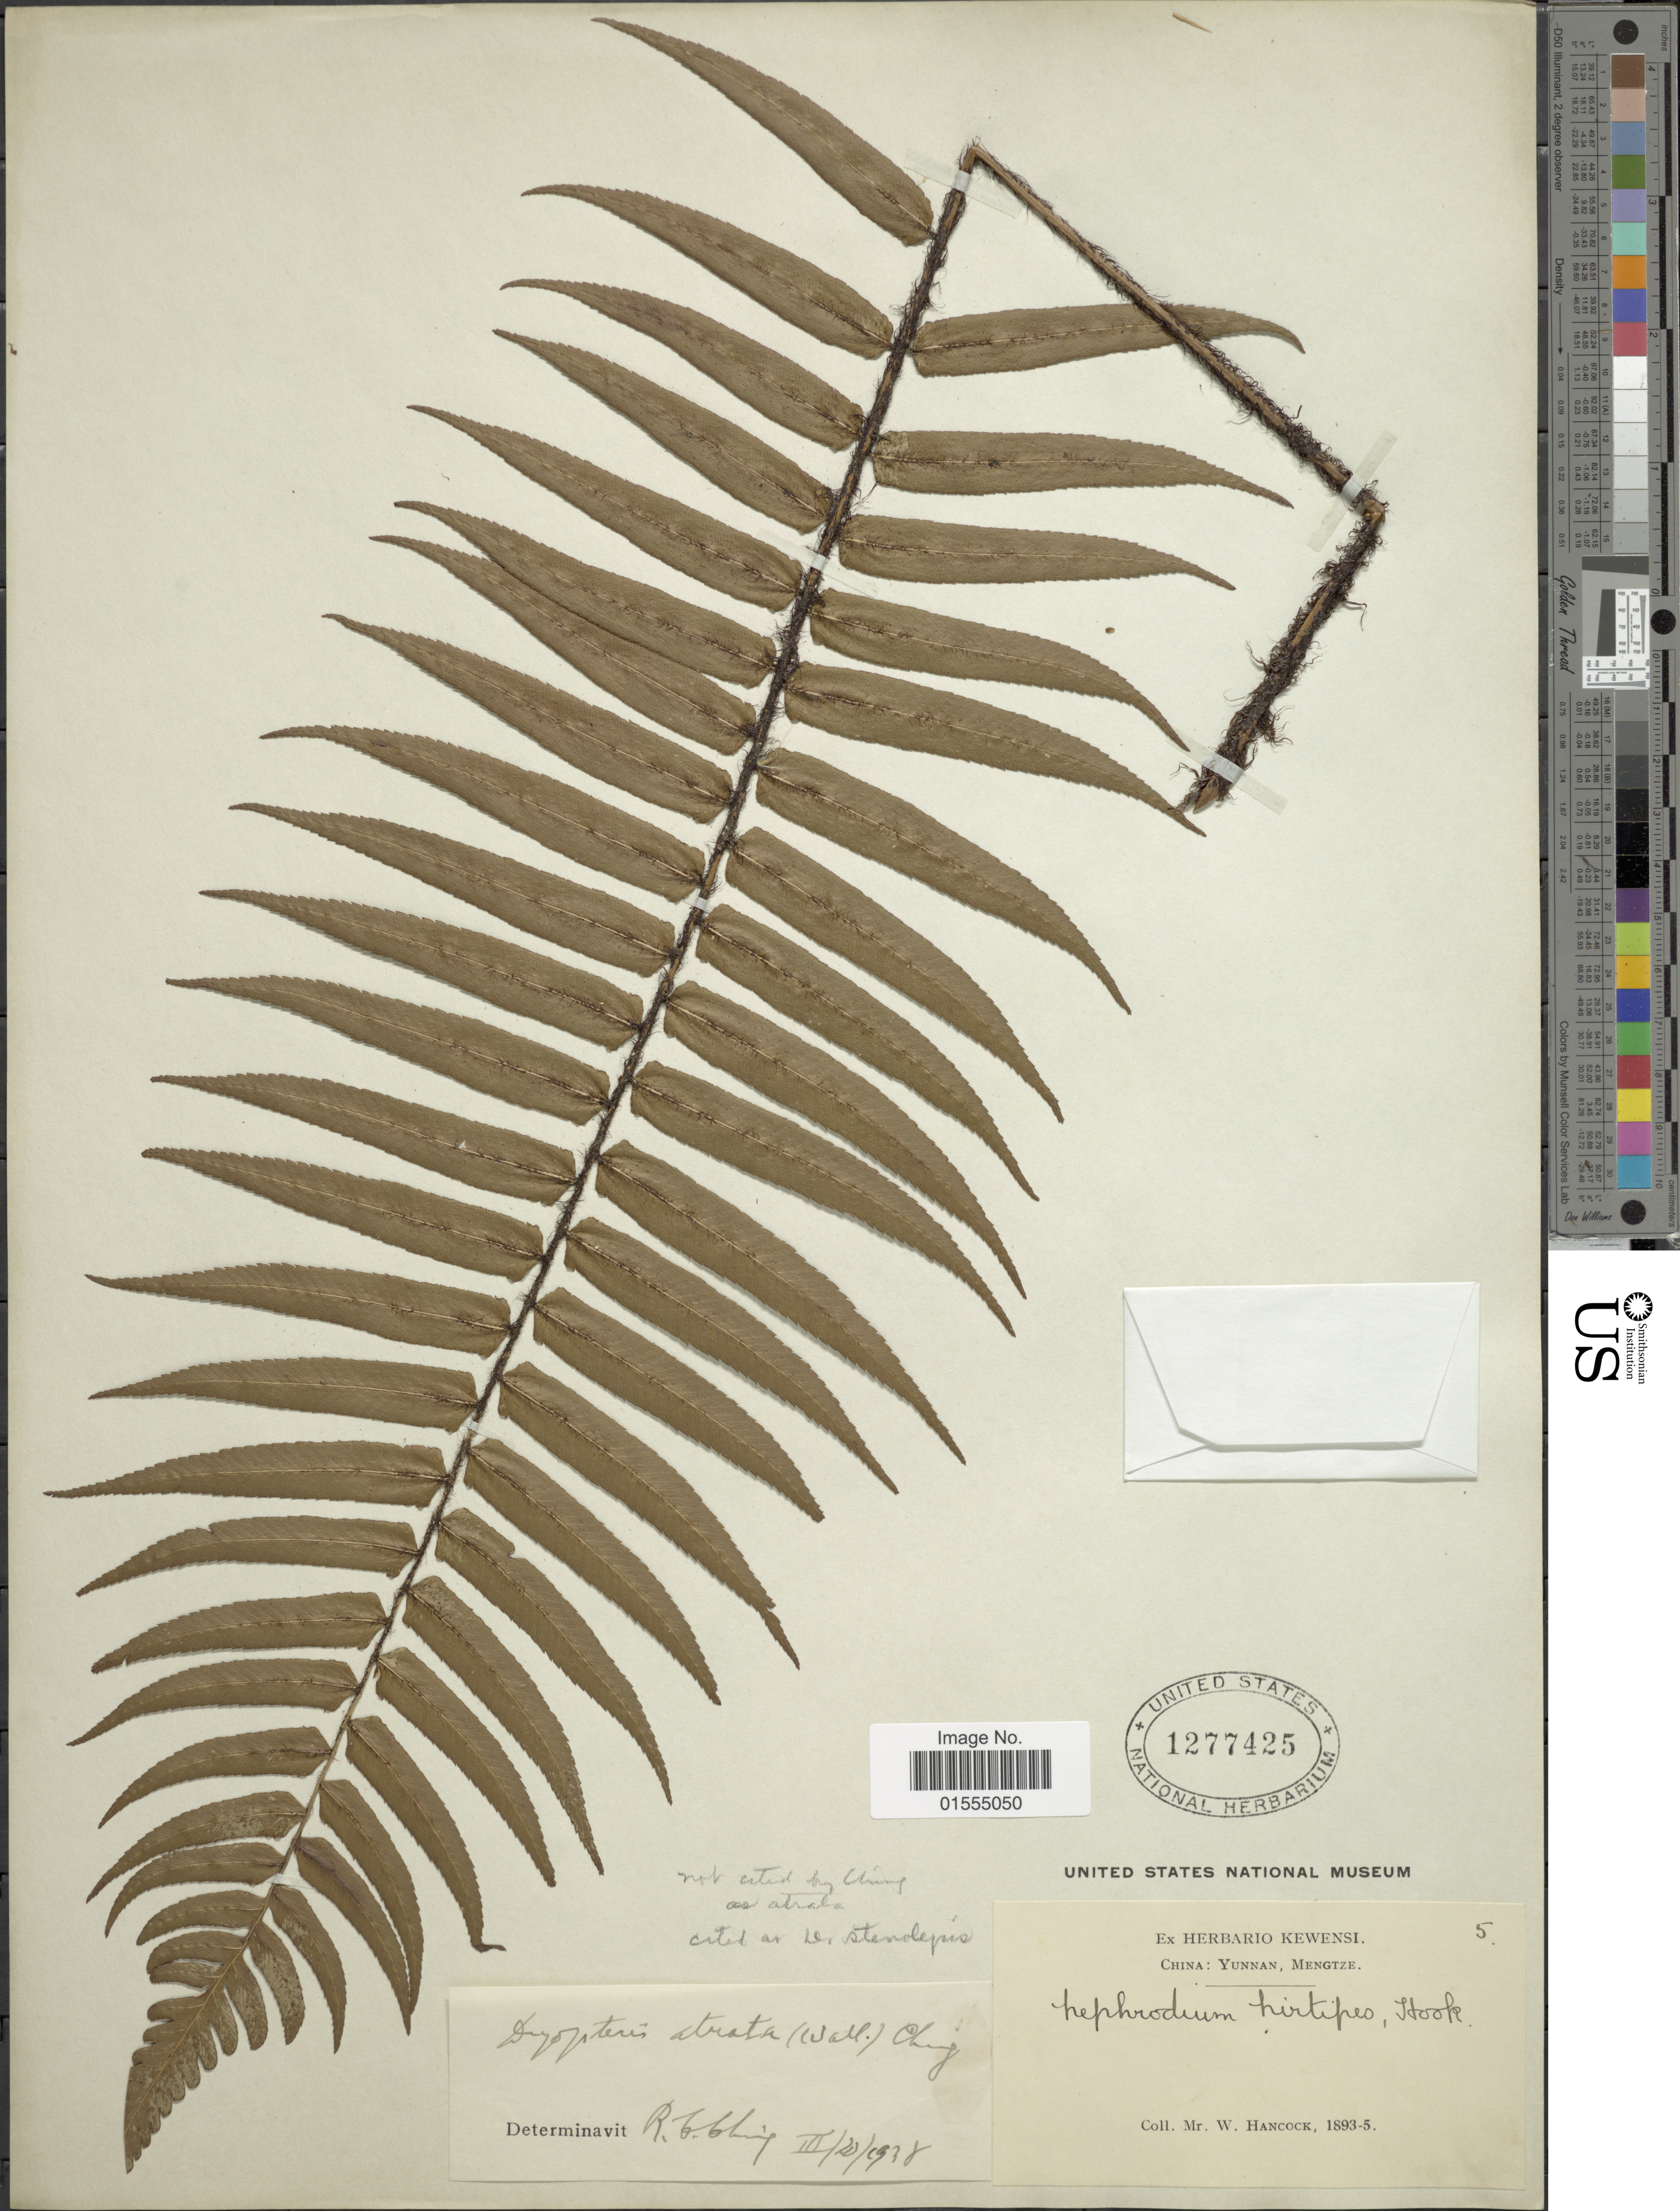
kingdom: Plantae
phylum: Tracheophyta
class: Polypodiopsida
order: Polypodiales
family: Dryopteridaceae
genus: Dryopteris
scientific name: Dryopteris stenolepis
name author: (Baker) C. Chr.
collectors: W. Hancock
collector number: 5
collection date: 1893/1895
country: China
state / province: Yunnan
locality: China: Yunnan, Mengtze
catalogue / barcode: US 1277425